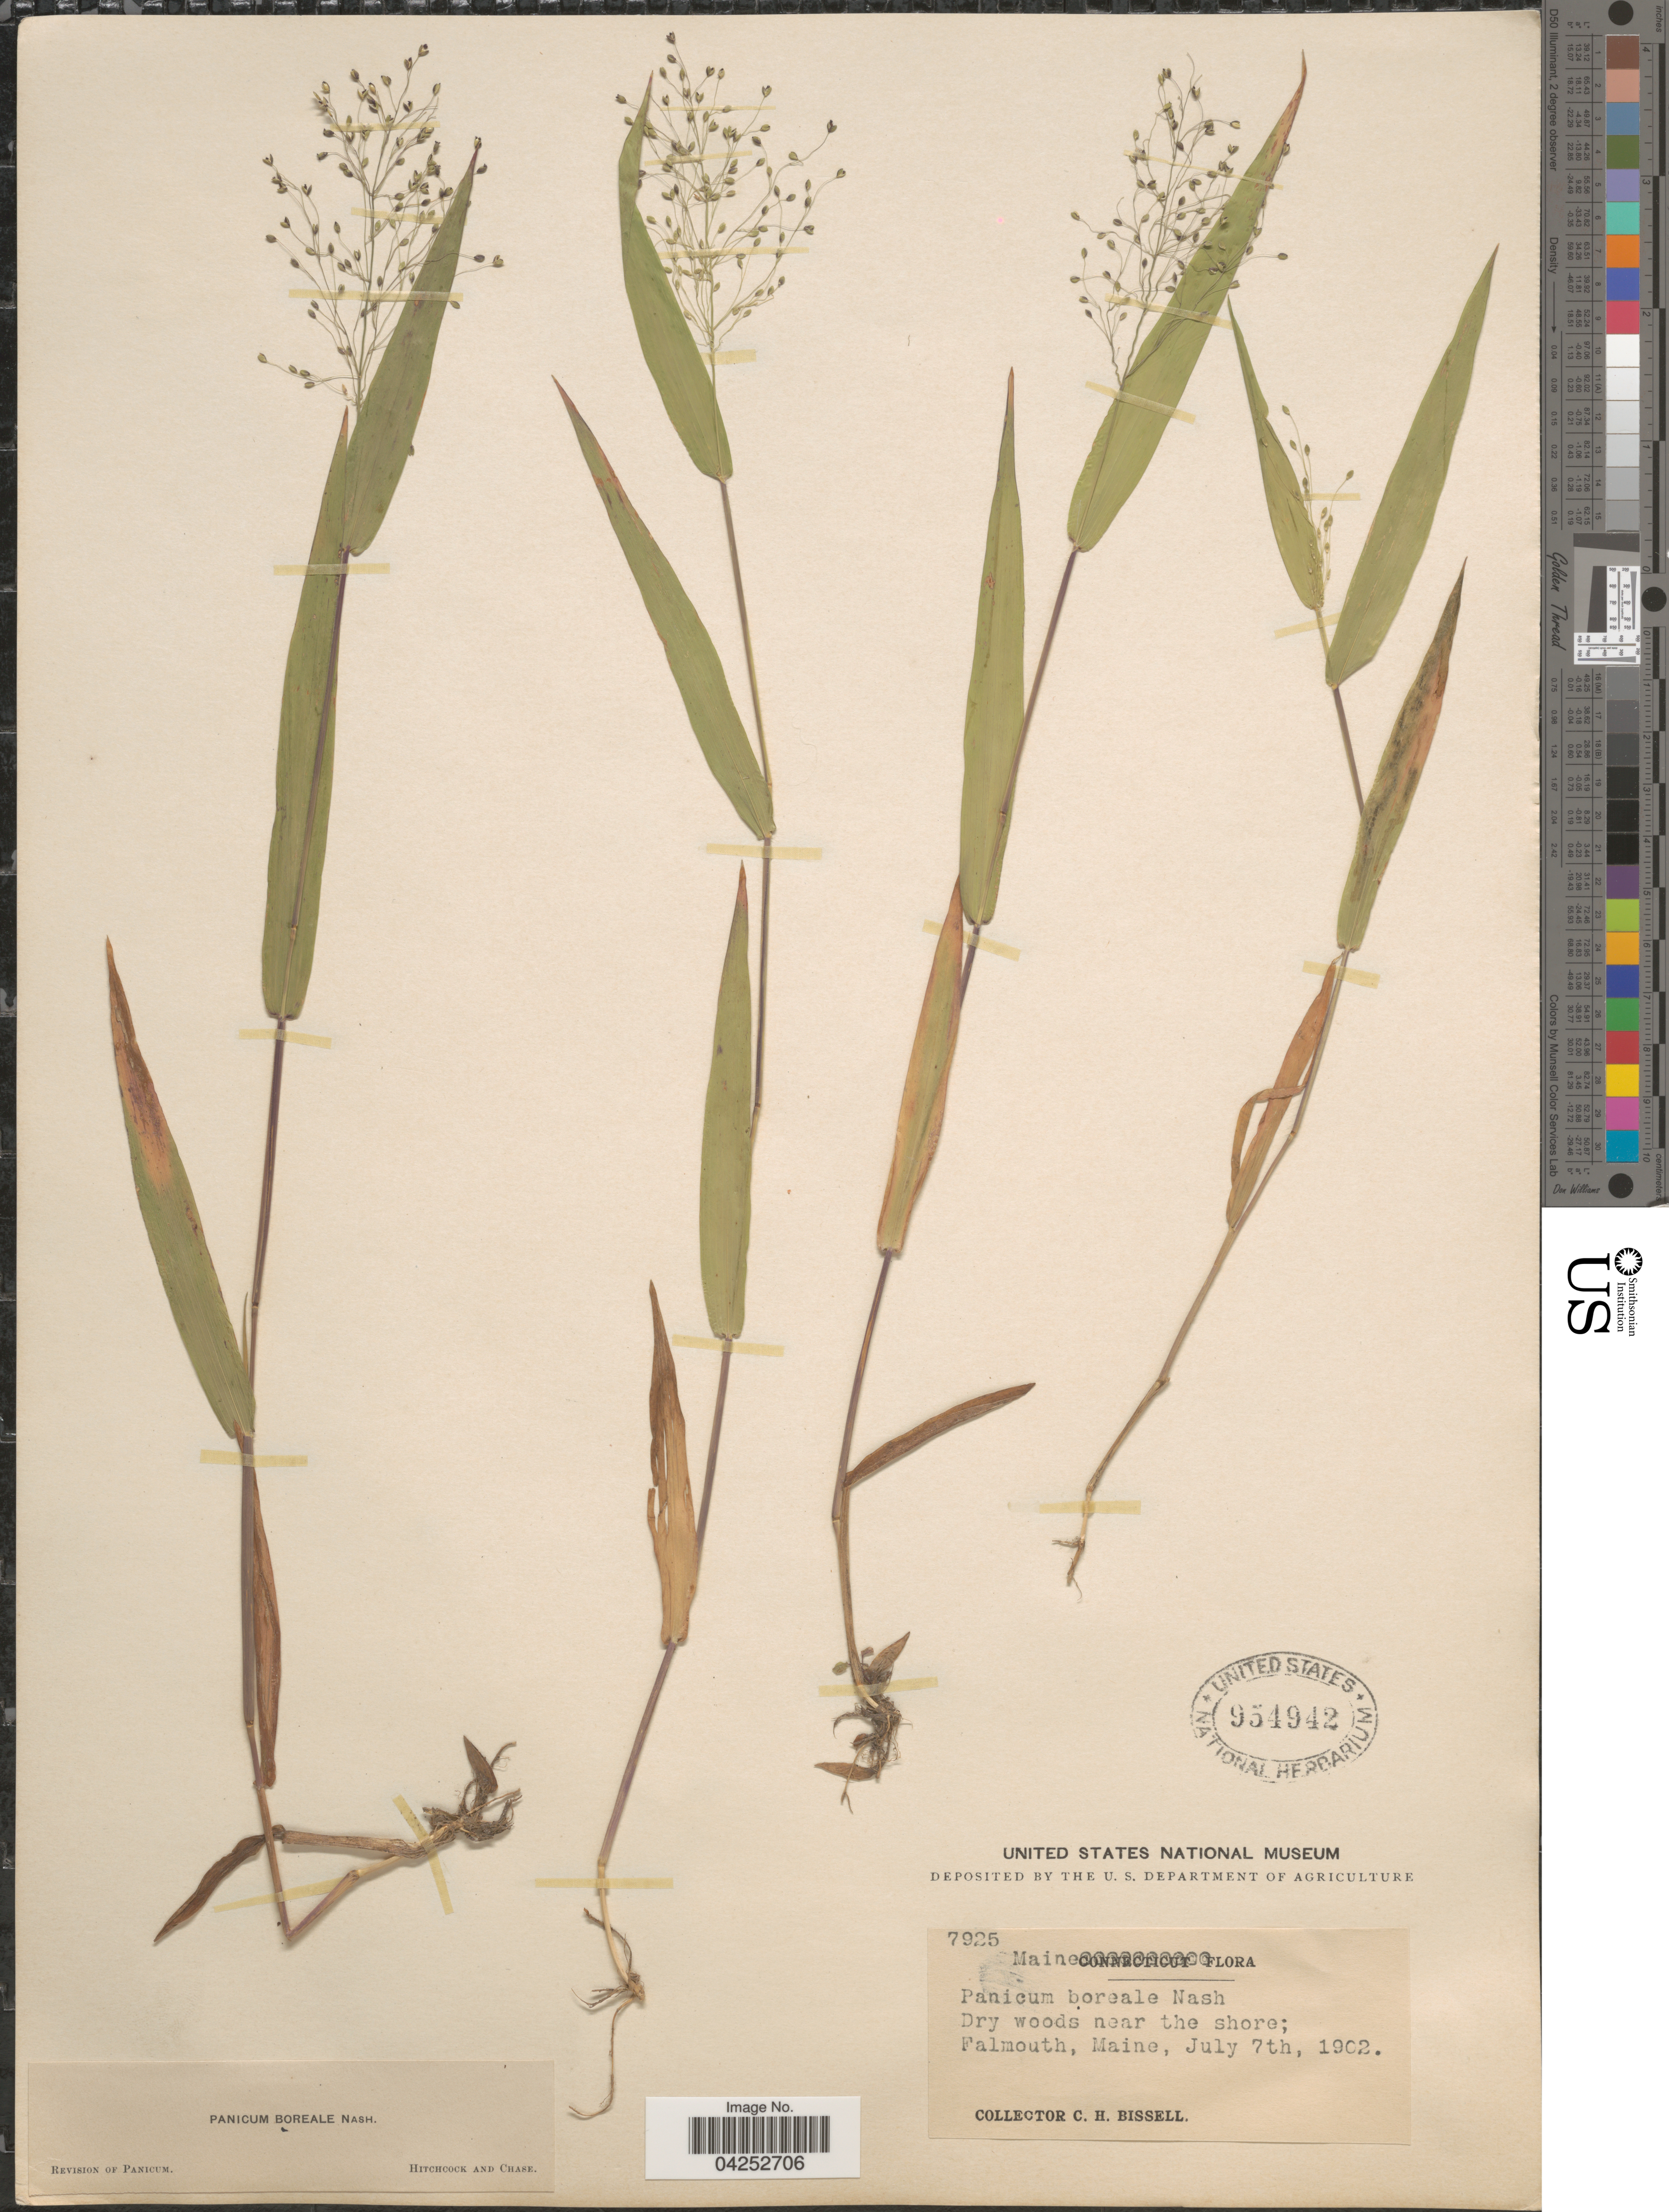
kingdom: Plantae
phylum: Tracheophyta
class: Liliopsida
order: Poales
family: Poaceae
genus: Dichanthelium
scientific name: Dichanthelium boreale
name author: (Nash) Freckmann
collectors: C. Bissell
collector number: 7925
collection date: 1902-07-07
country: United States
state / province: Maine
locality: Dry woods near the shore; Falmouth.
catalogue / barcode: US 954942